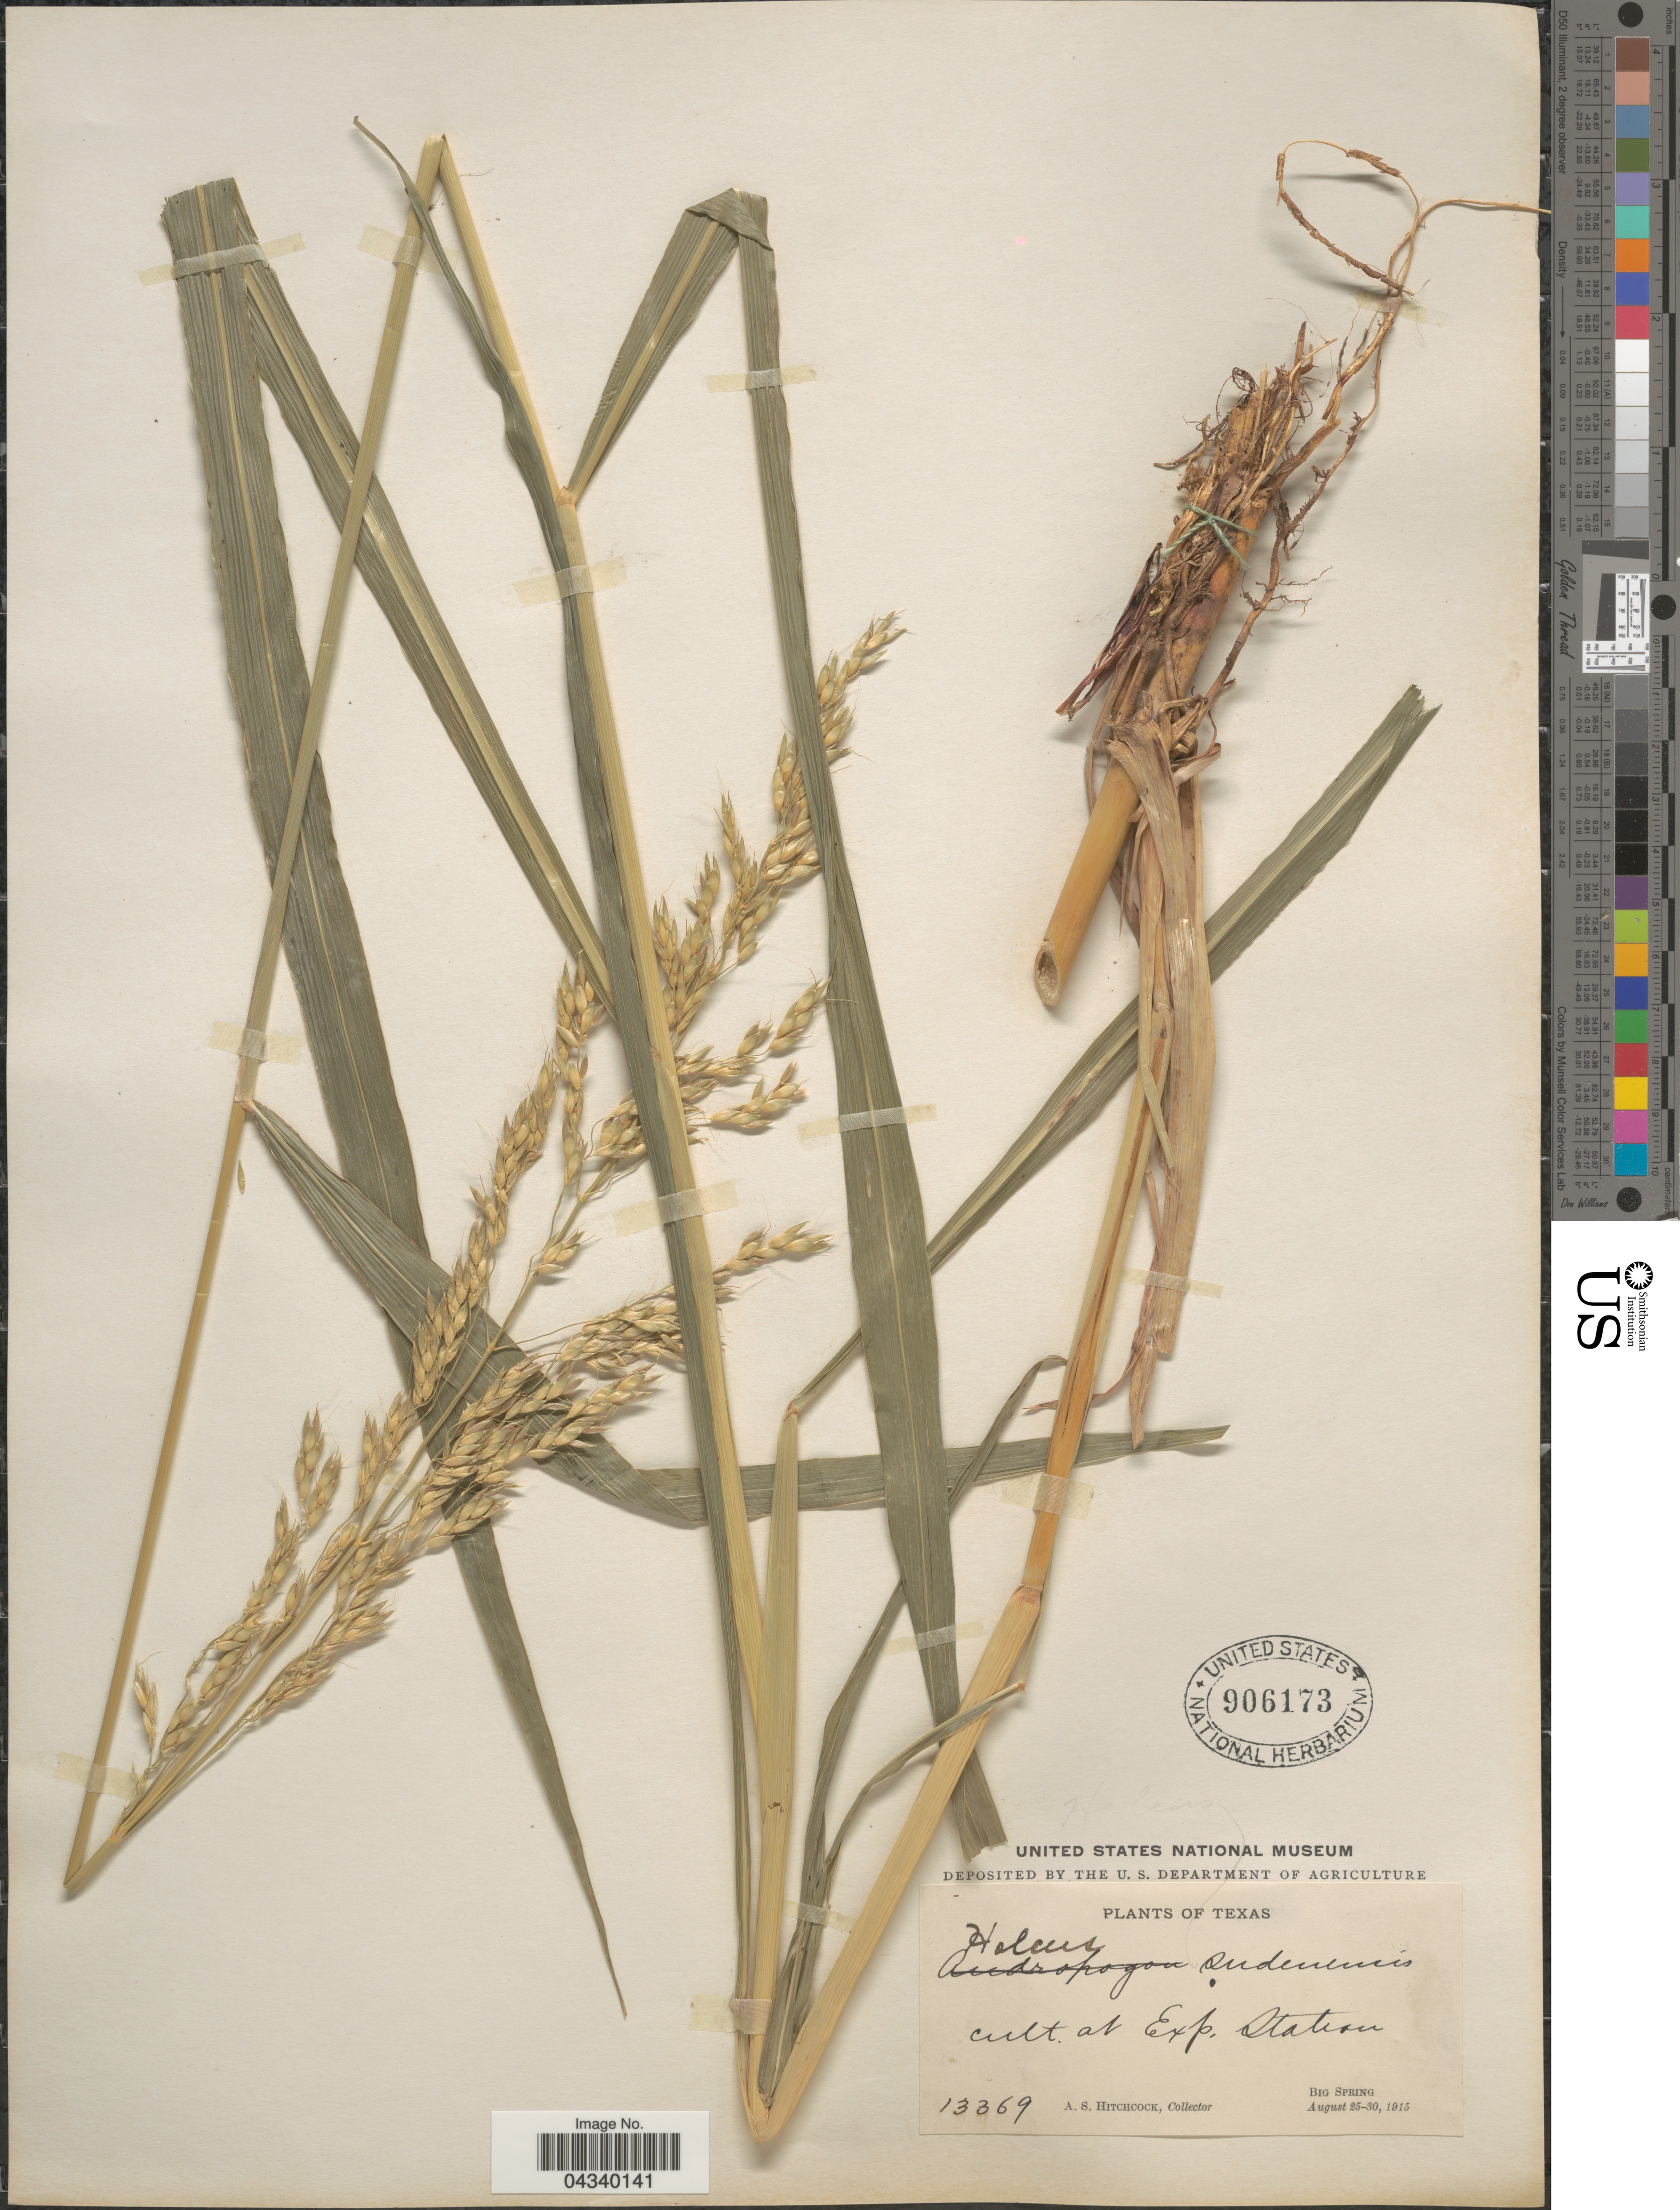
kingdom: Plantae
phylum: Tracheophyta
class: Liliopsida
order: Poales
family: Poaceae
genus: Sorghum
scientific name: Sorghum halepense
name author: (L.) Pers.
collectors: A. S. Hitchcock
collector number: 13369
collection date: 1915-08-25/1915-08-30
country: United States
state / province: Texas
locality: At Exp. Station. Big Spring.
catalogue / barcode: US 906173